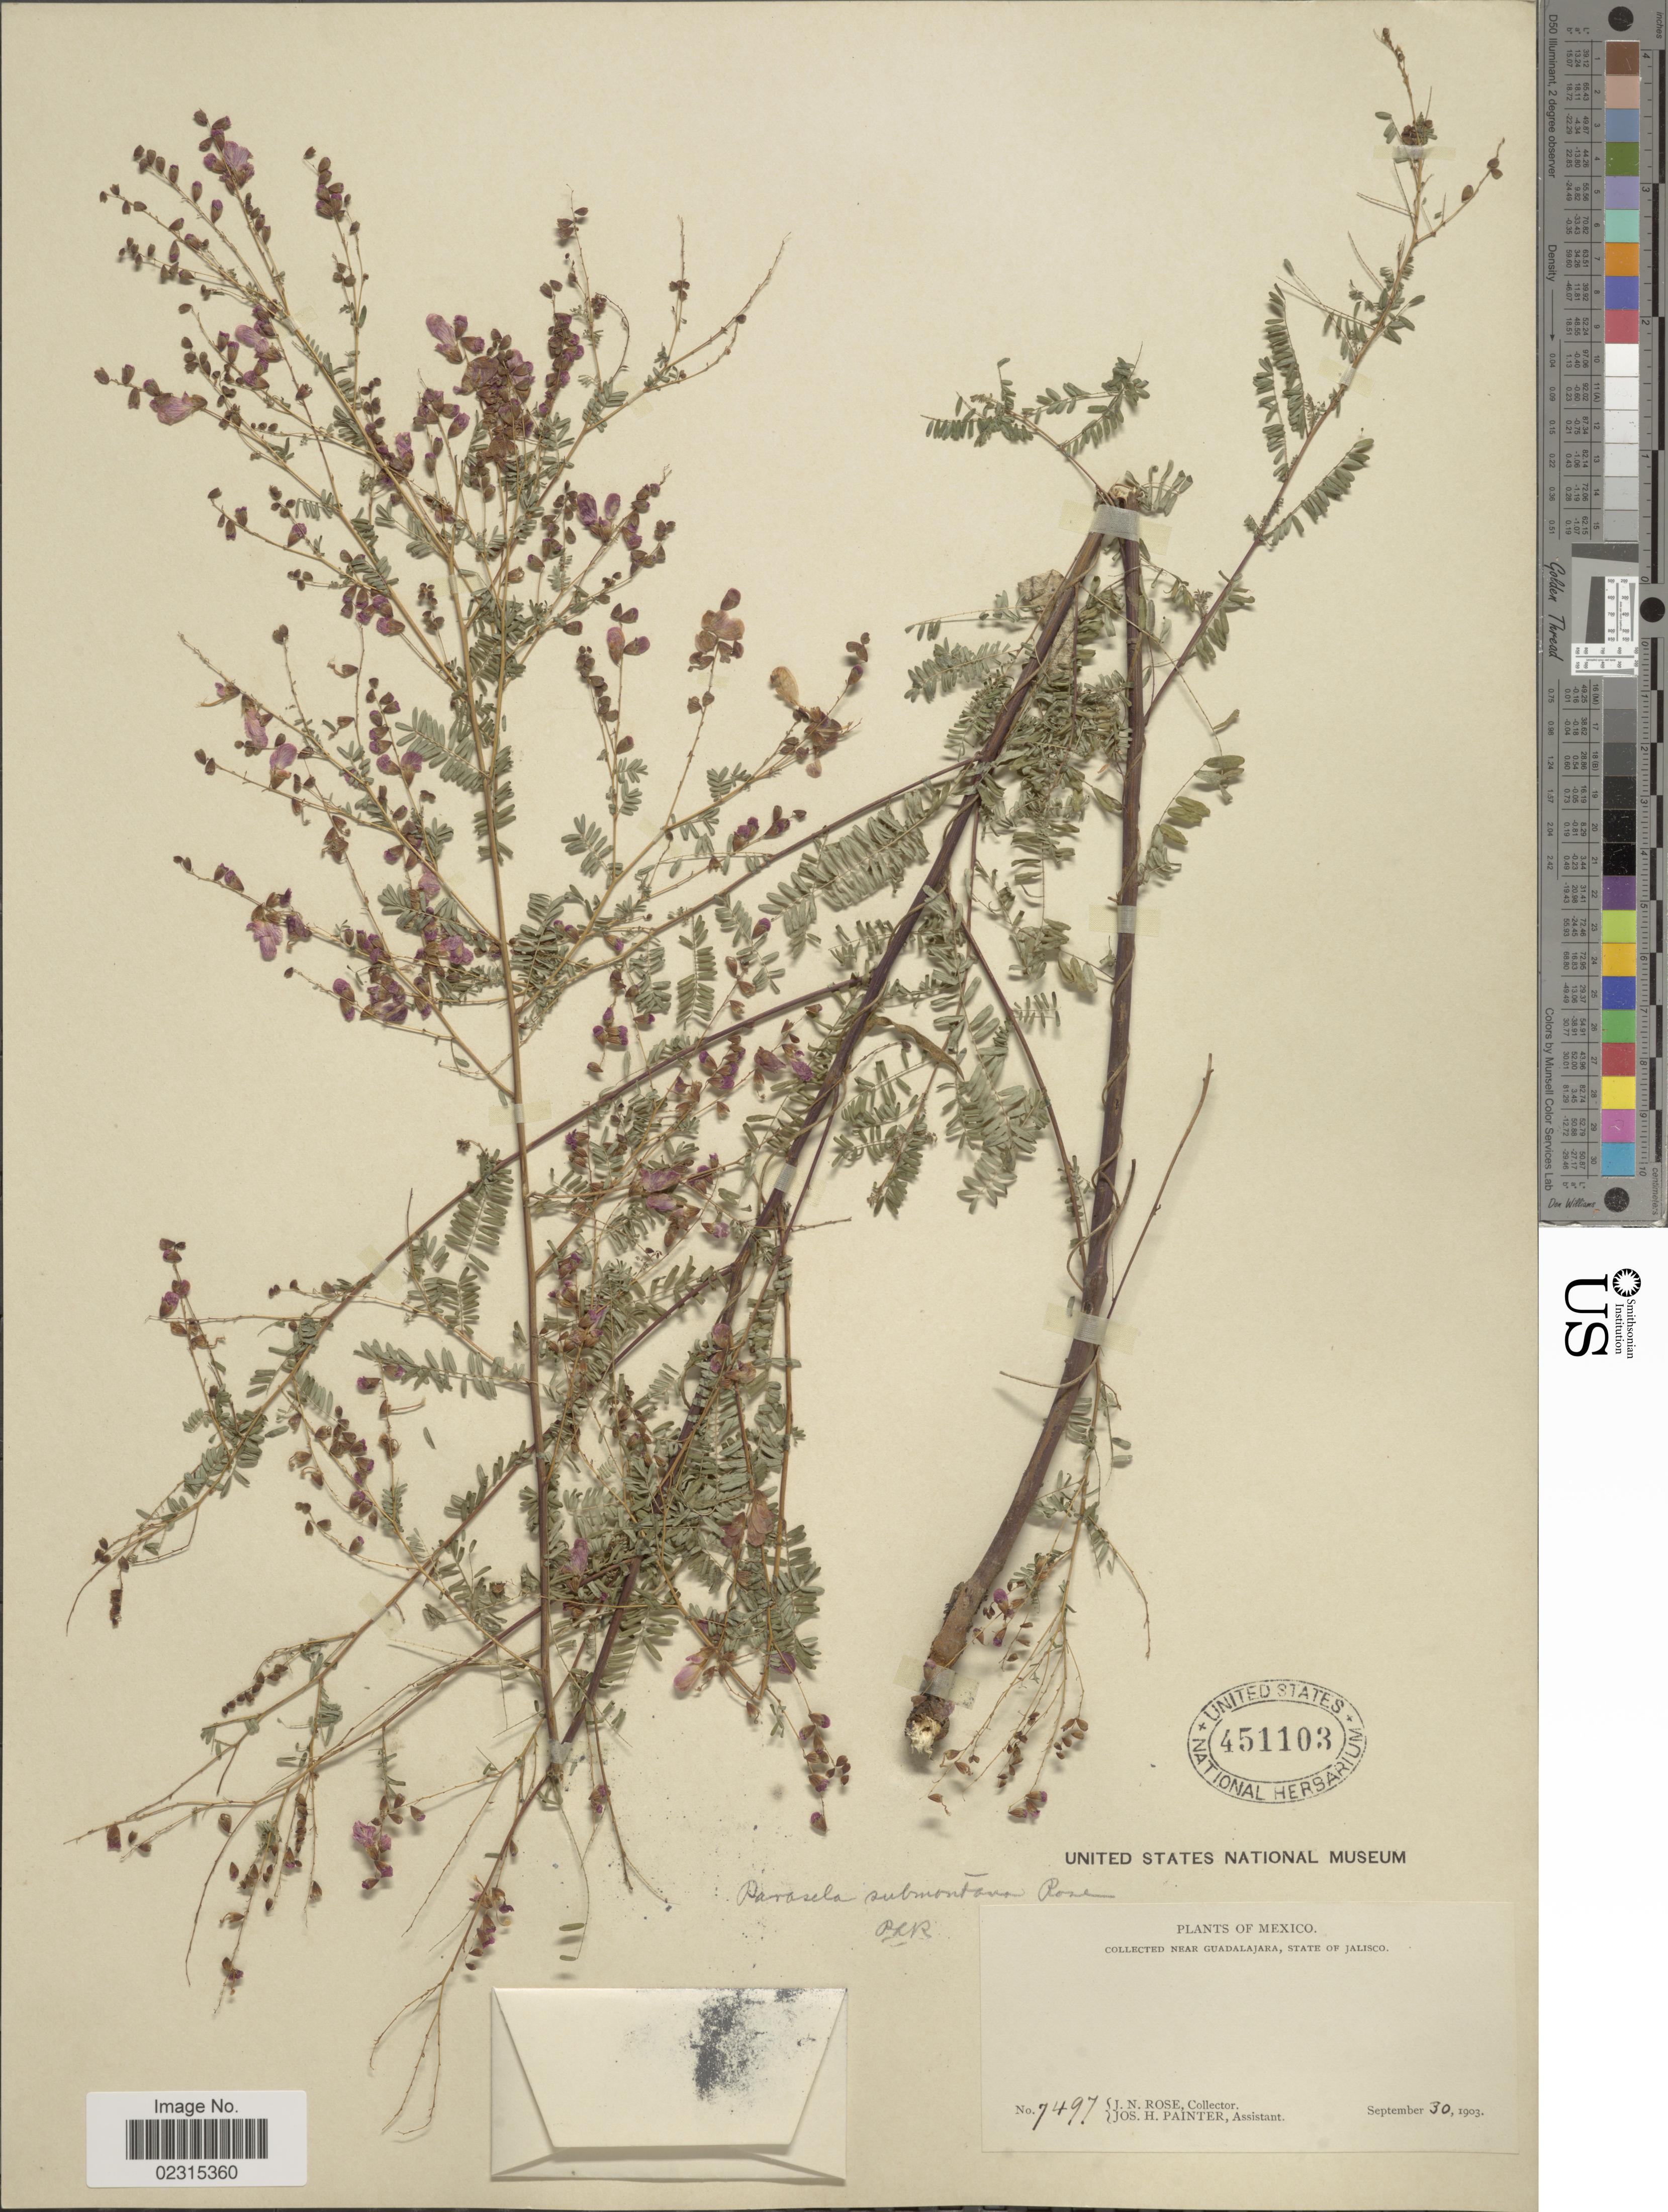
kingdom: Plantae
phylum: Tracheophyta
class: Magnoliopsida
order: Fabales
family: Fabaceae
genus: Marina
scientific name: Marina nutans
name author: (Cav.) Barneby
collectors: J. N. Rose & J. H. Painter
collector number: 7497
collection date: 1903-09-30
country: Mexico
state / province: Jalisco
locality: Near Guadalajara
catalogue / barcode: US 451103